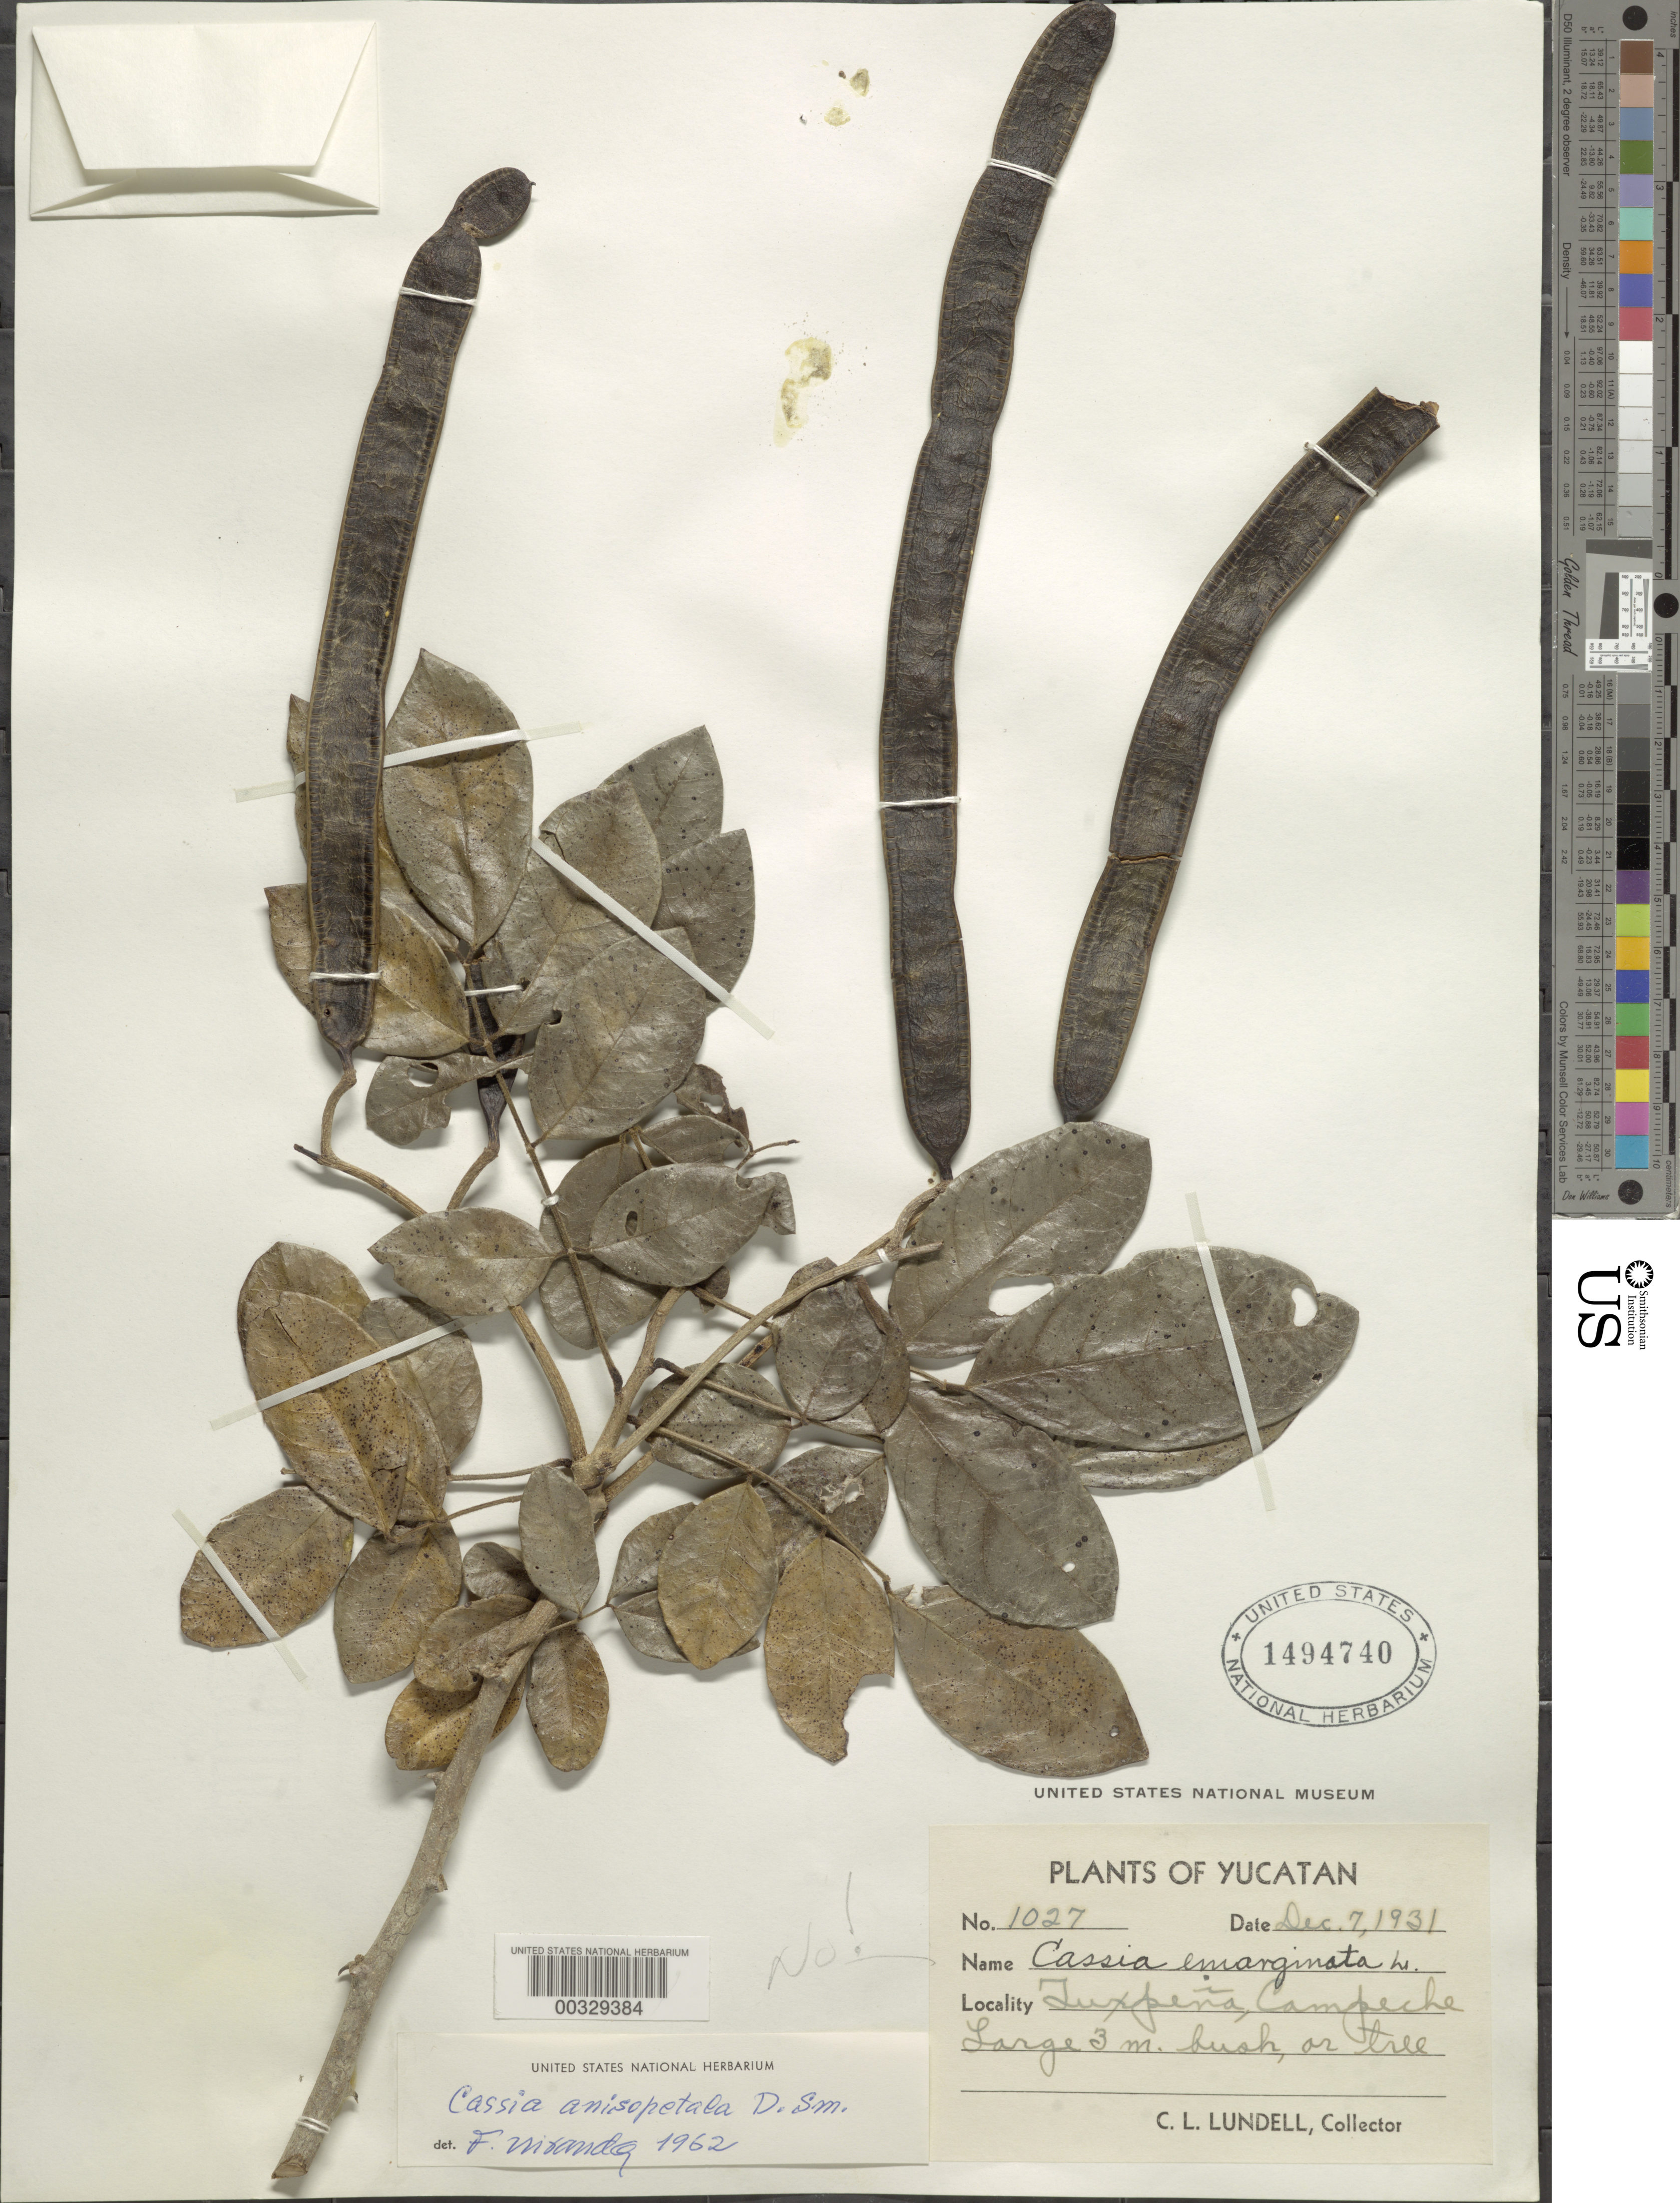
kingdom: Plantae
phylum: Tracheophyta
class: Magnoliopsida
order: Fabales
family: Fabaceae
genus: Senna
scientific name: Senna peralteana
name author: (Kunth) H.S. Irwin & Barneby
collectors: C. L. Lundell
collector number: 1027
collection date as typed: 07 Dec 1931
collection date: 1931-12-07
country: Mexico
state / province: Campeche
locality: Tuxpena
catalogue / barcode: US 1494740